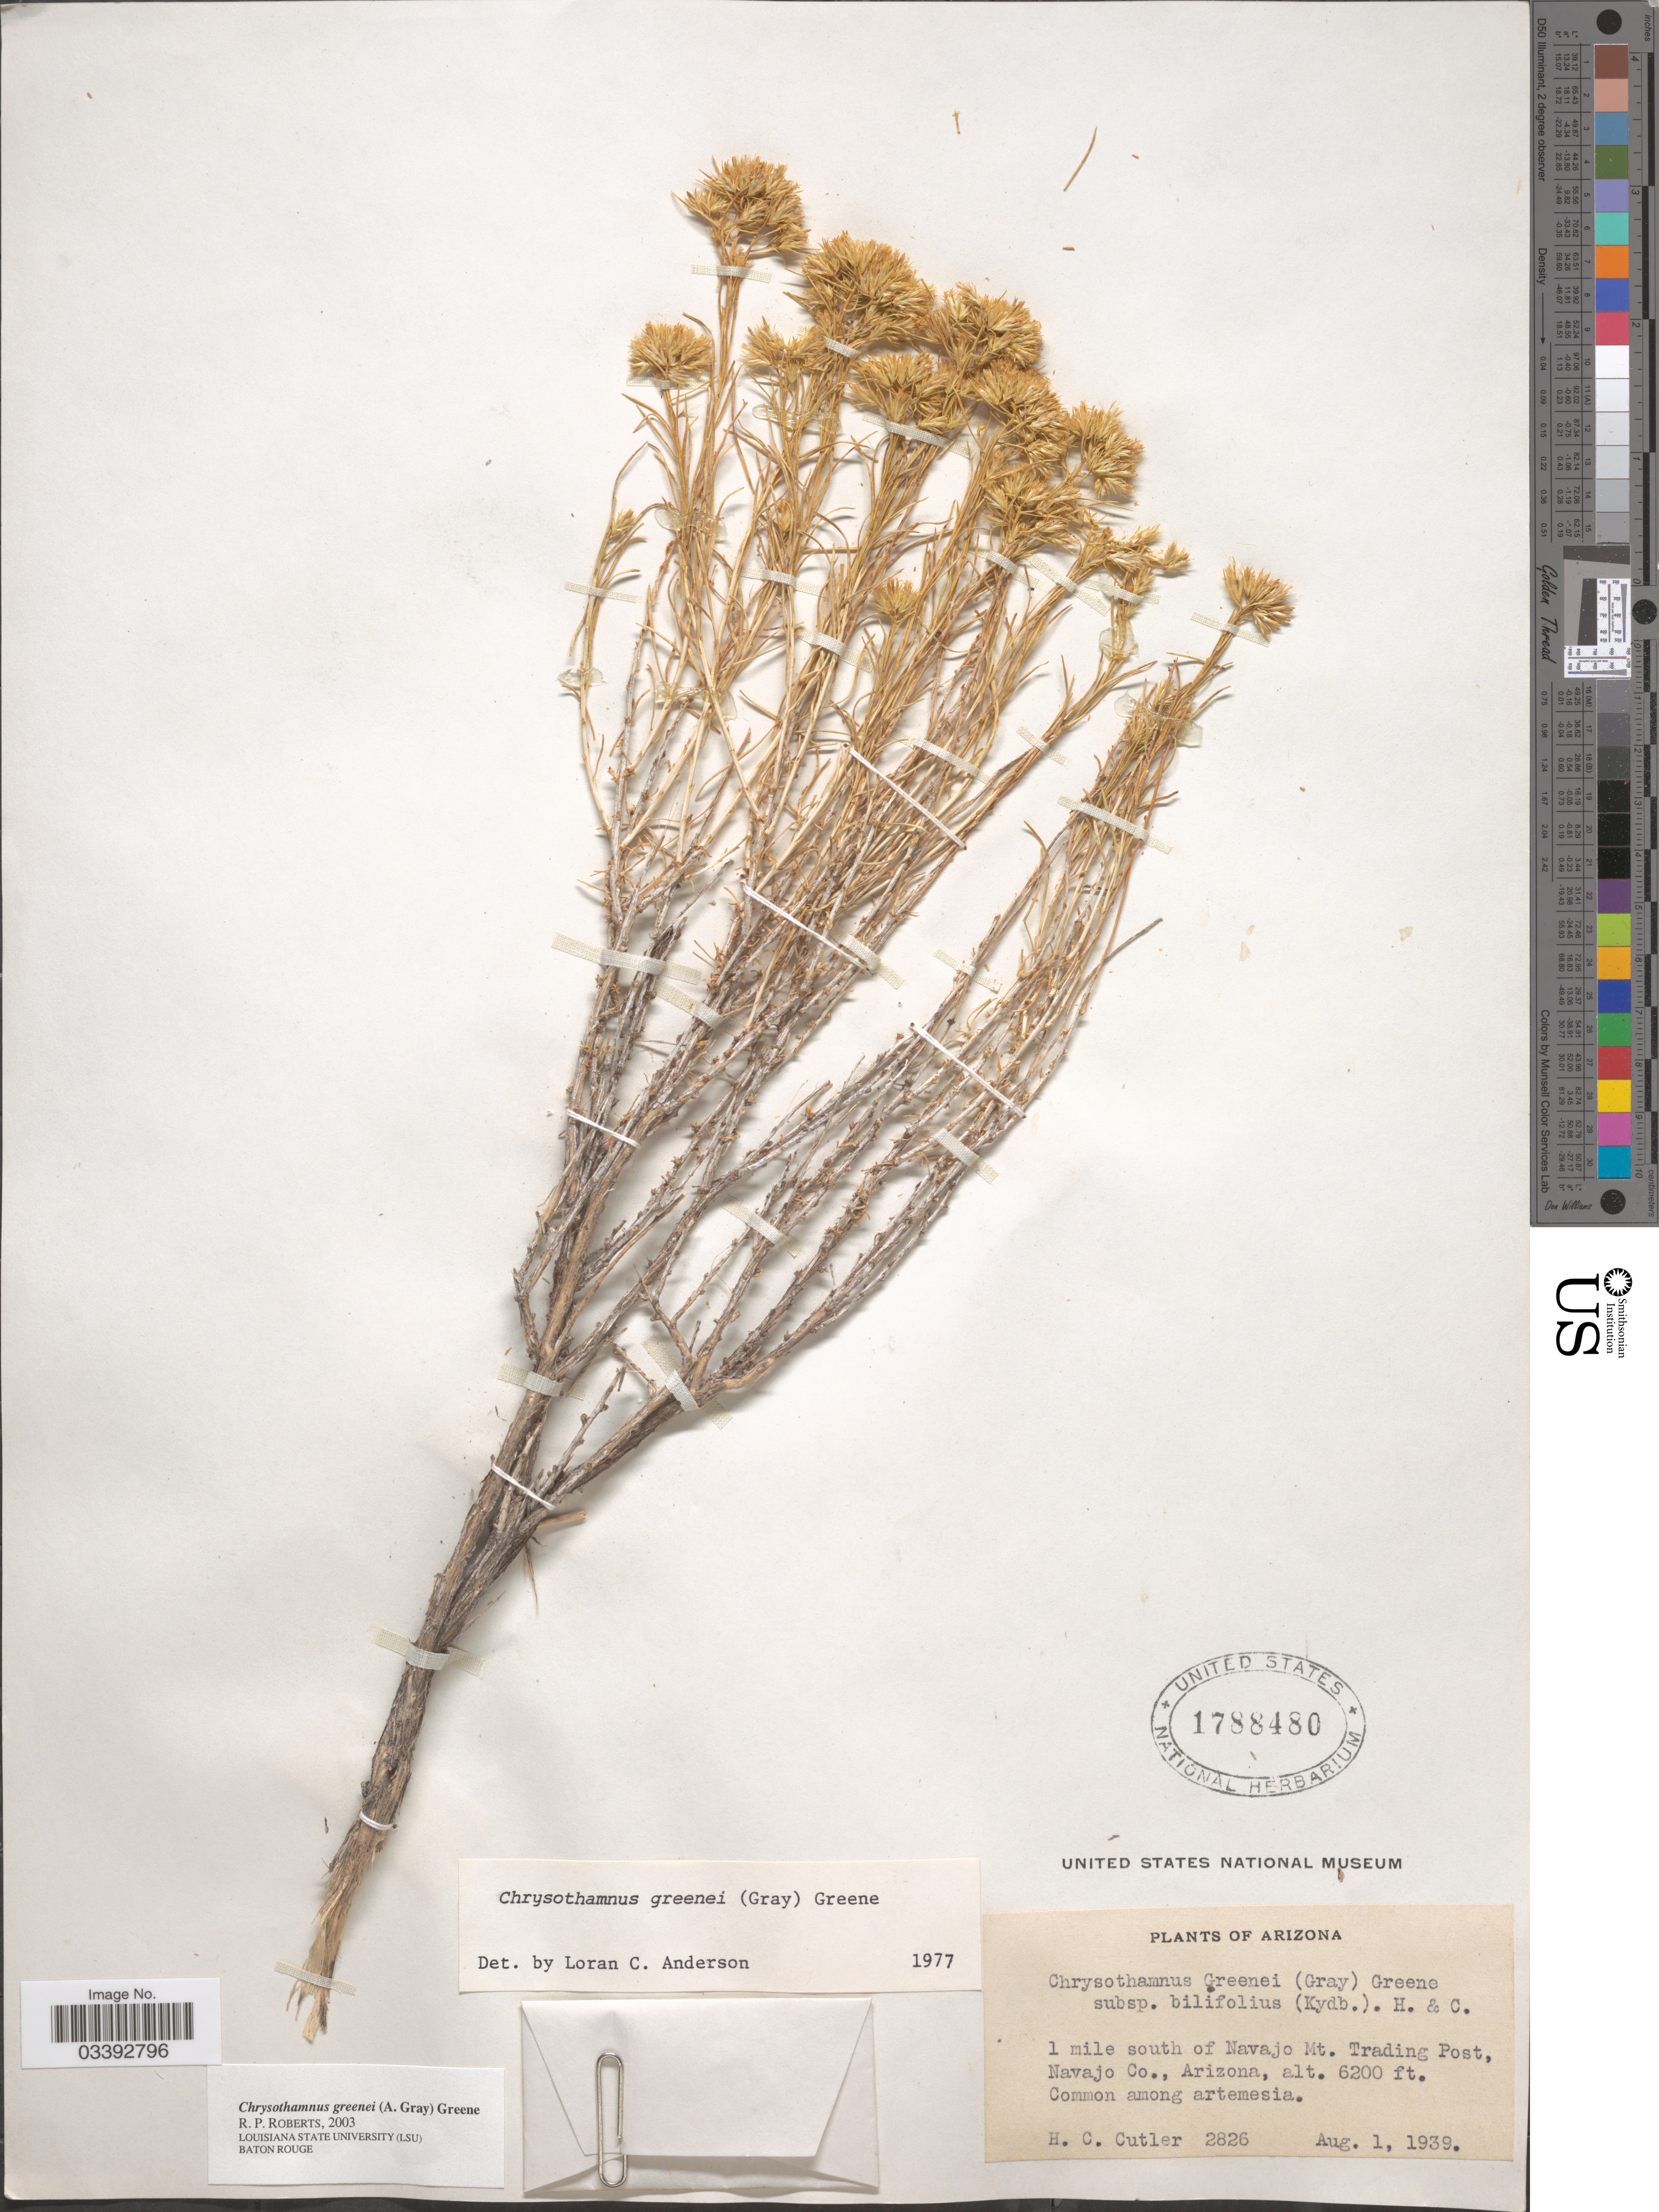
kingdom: Plantae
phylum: Tracheophyta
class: Magnoliopsida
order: Asterales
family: Asteraceae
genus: Chrysothamnus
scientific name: Chrysothamnus greenei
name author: (A. Gray) Greene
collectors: H. C. Cutler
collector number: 2826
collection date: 1939-08-01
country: United States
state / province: Arizona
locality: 1 mile south of Navajo Mt. Trading Post, Navajo Co.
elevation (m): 1890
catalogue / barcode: US 1788480